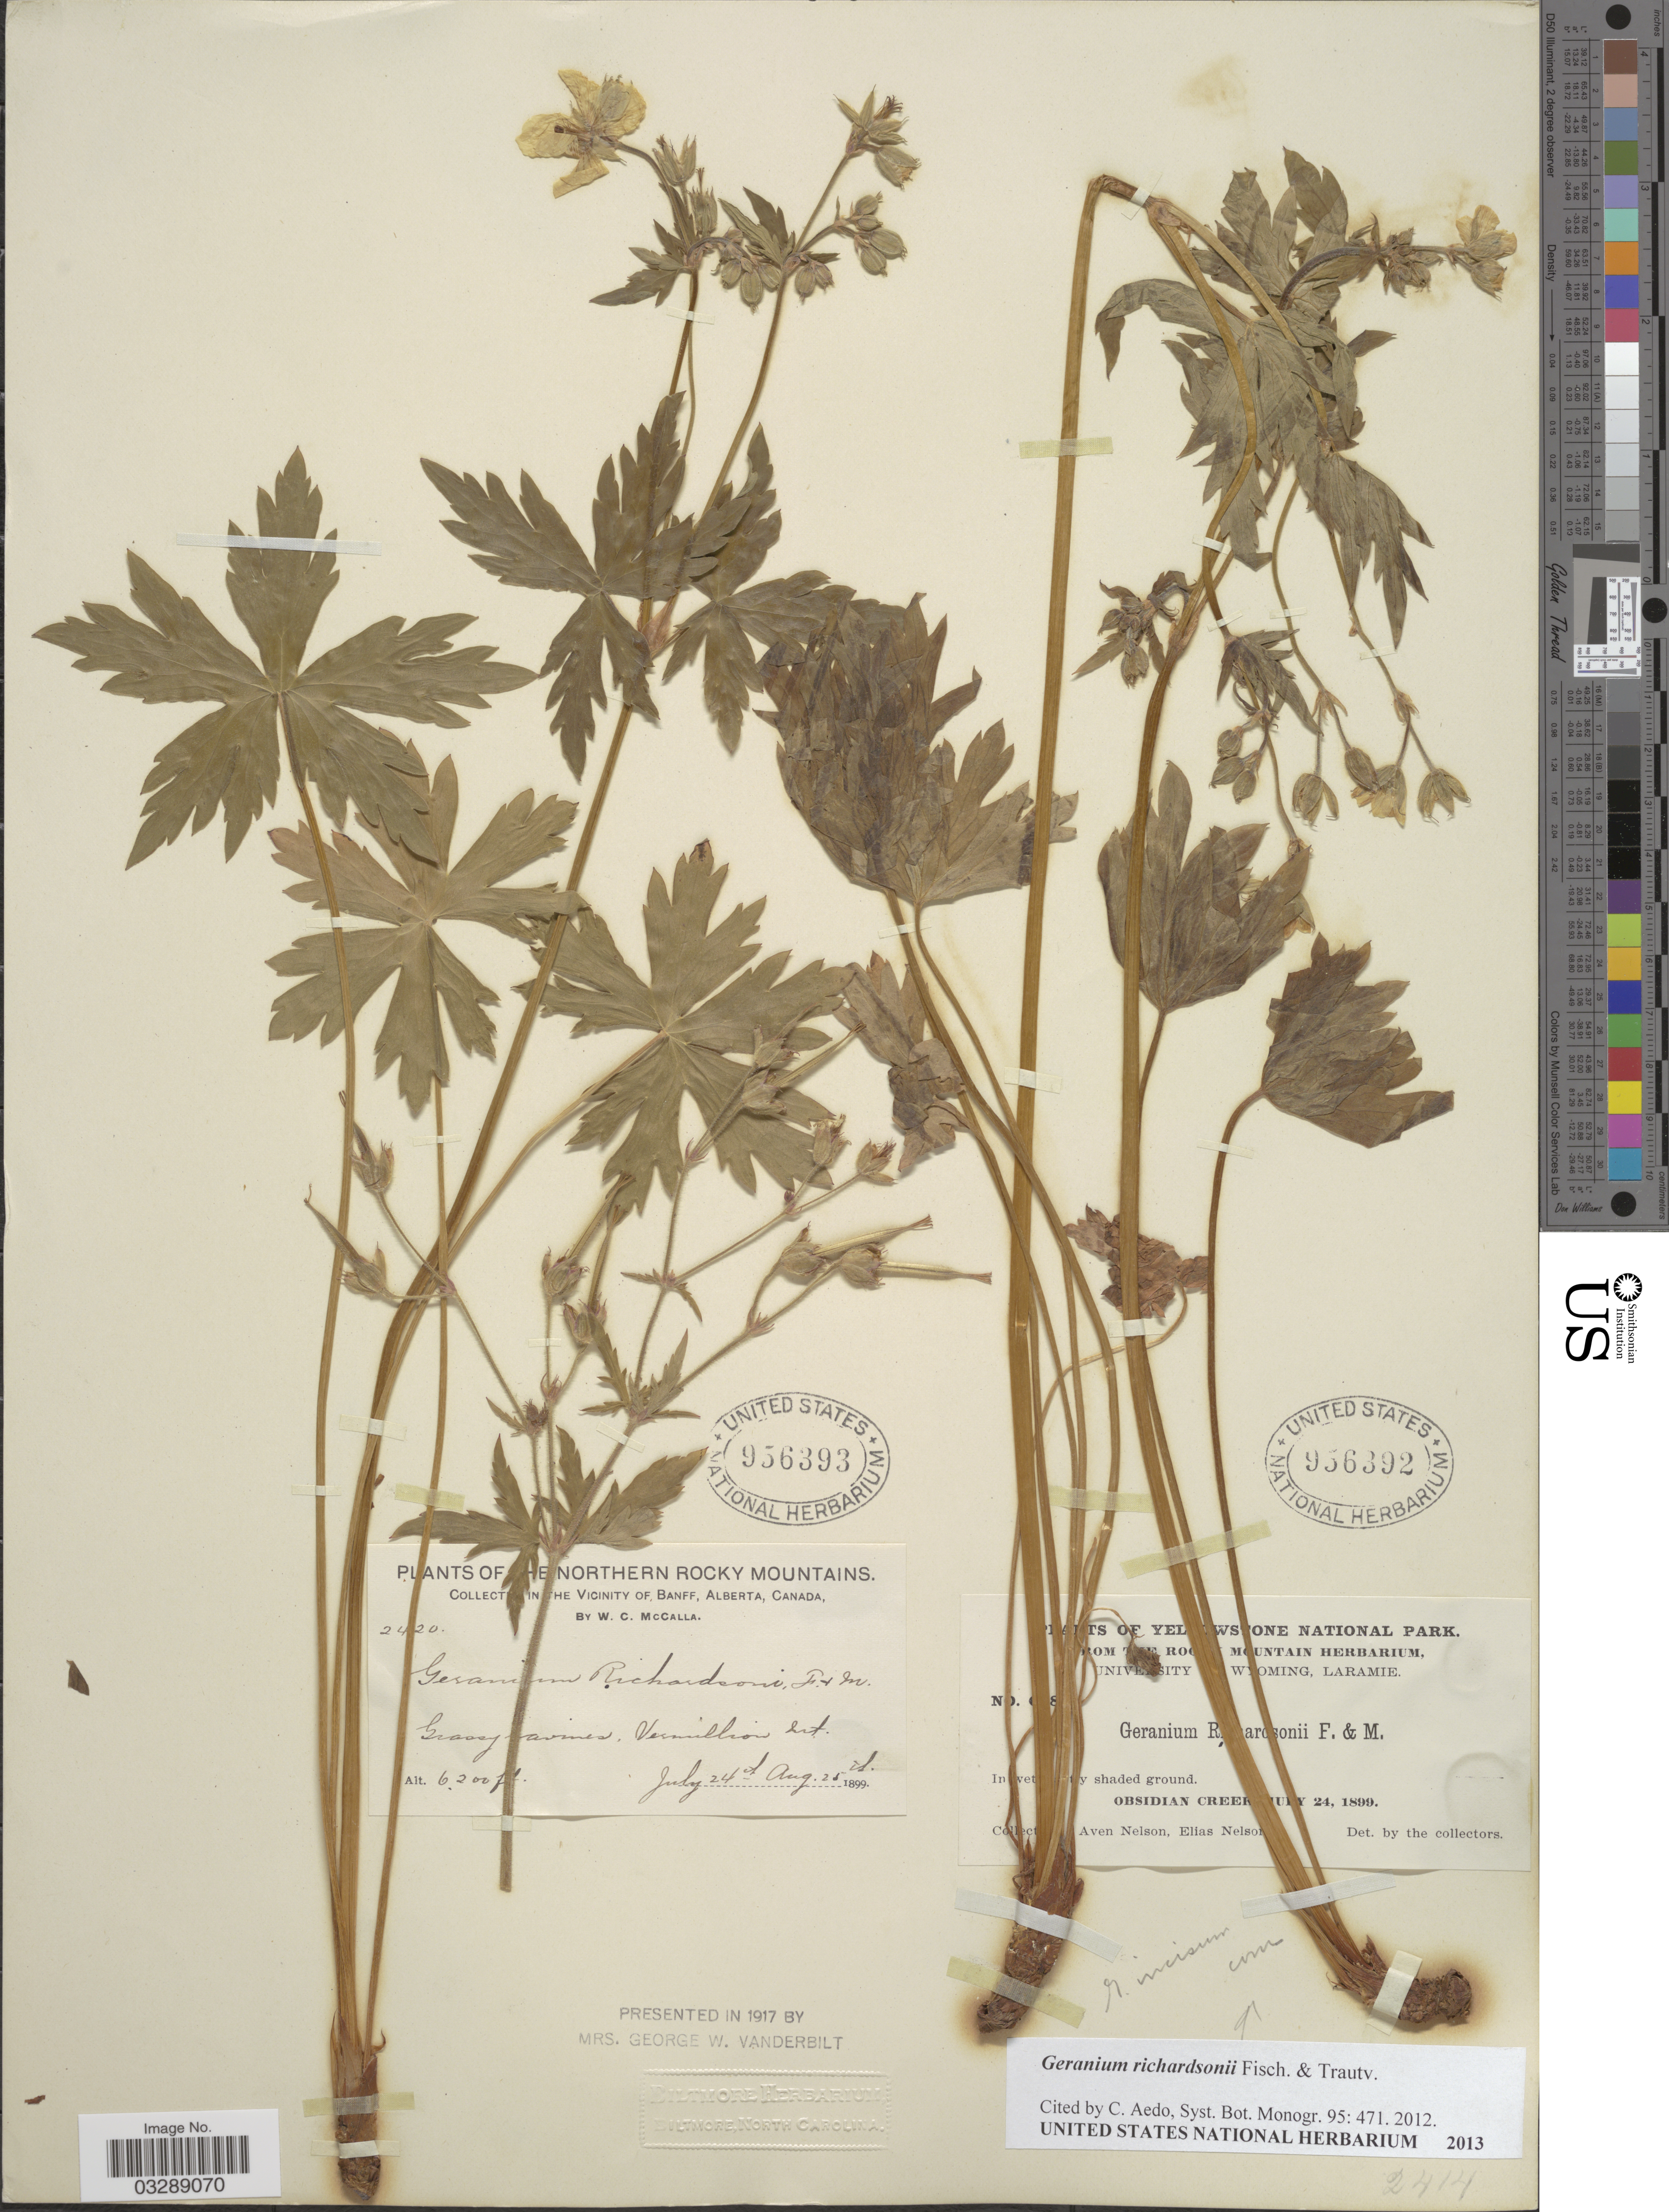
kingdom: Plantae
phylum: Tracheophyta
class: Magnoliopsida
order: Geraniales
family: Geraniaceae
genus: Geranium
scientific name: Geranium richardsonii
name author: Fisch. & Trautv.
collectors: A. Nelson & E. Nelson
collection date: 1899-07-24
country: United States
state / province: Wyoming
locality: Yellowstone National Park. Obsidian Creek.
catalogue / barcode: US 956392-2